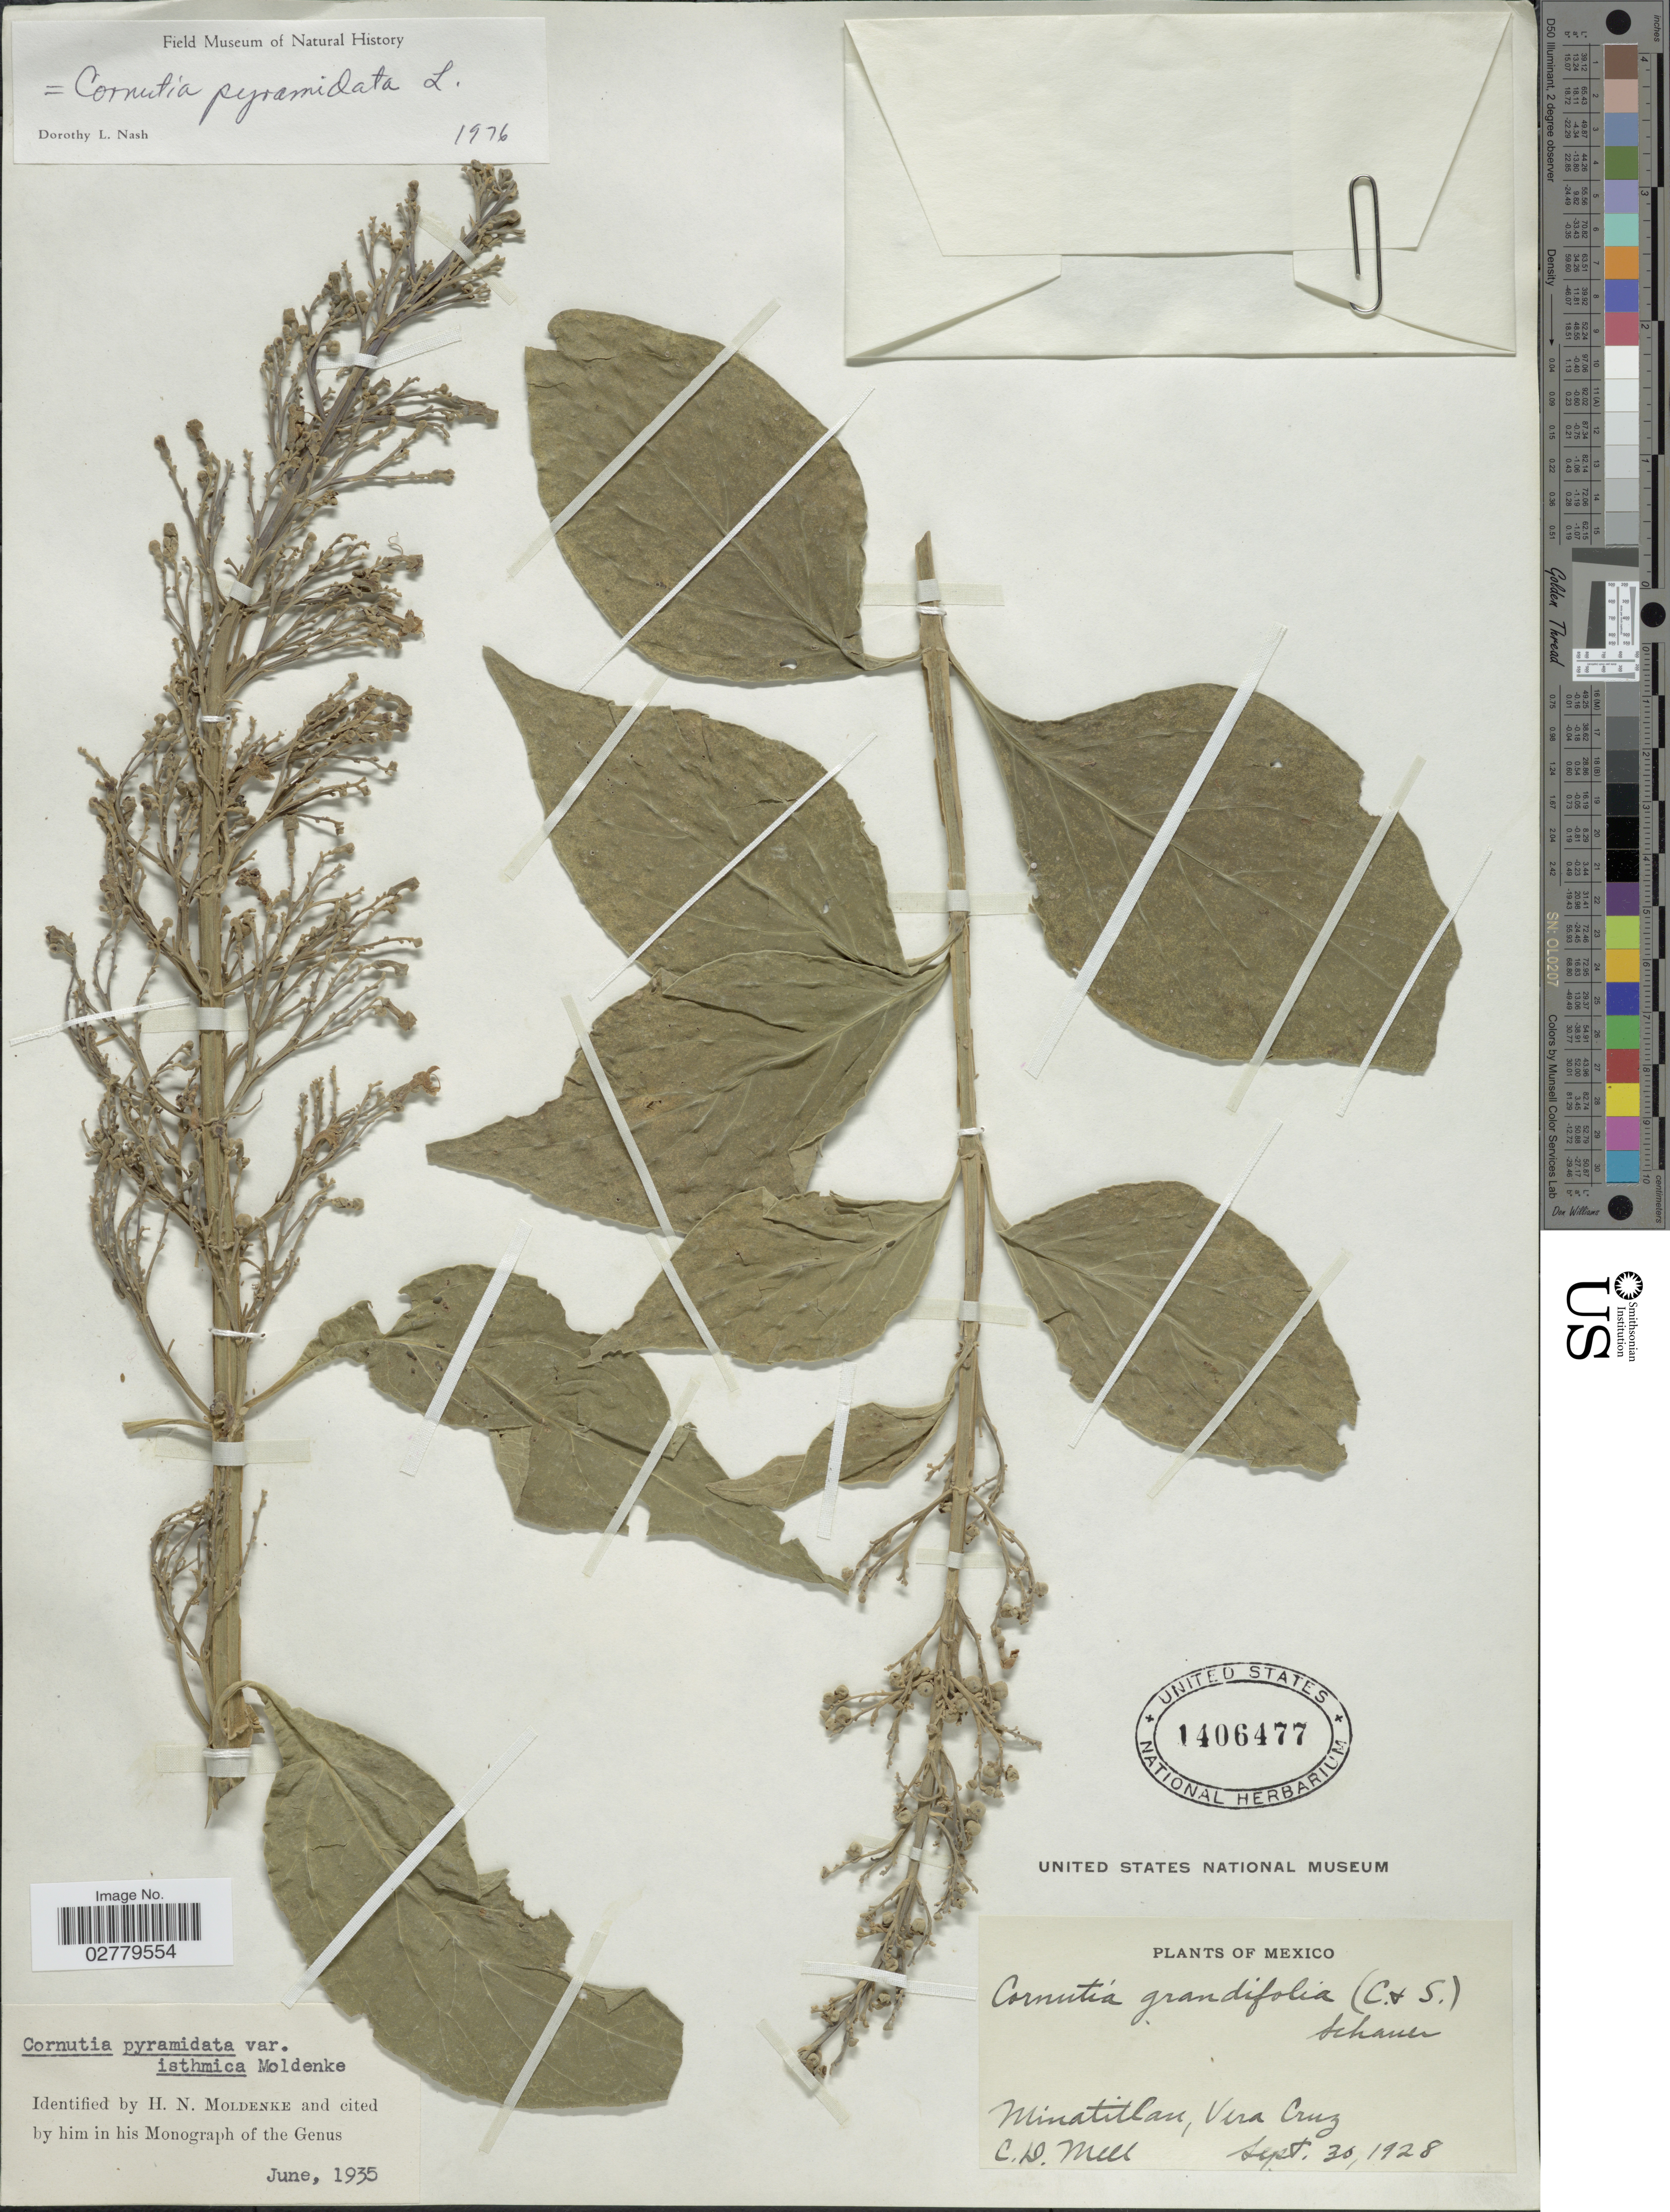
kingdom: Plantae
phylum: Tracheophyta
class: Magnoliopsida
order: Lamiales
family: Lamiaceae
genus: Cornutia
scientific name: Cornutia pyramidata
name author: L.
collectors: C. D. Mell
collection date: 1928-09-30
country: Mexico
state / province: Veracruz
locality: Minatitlan, Vera Cruz.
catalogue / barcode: US 1406477